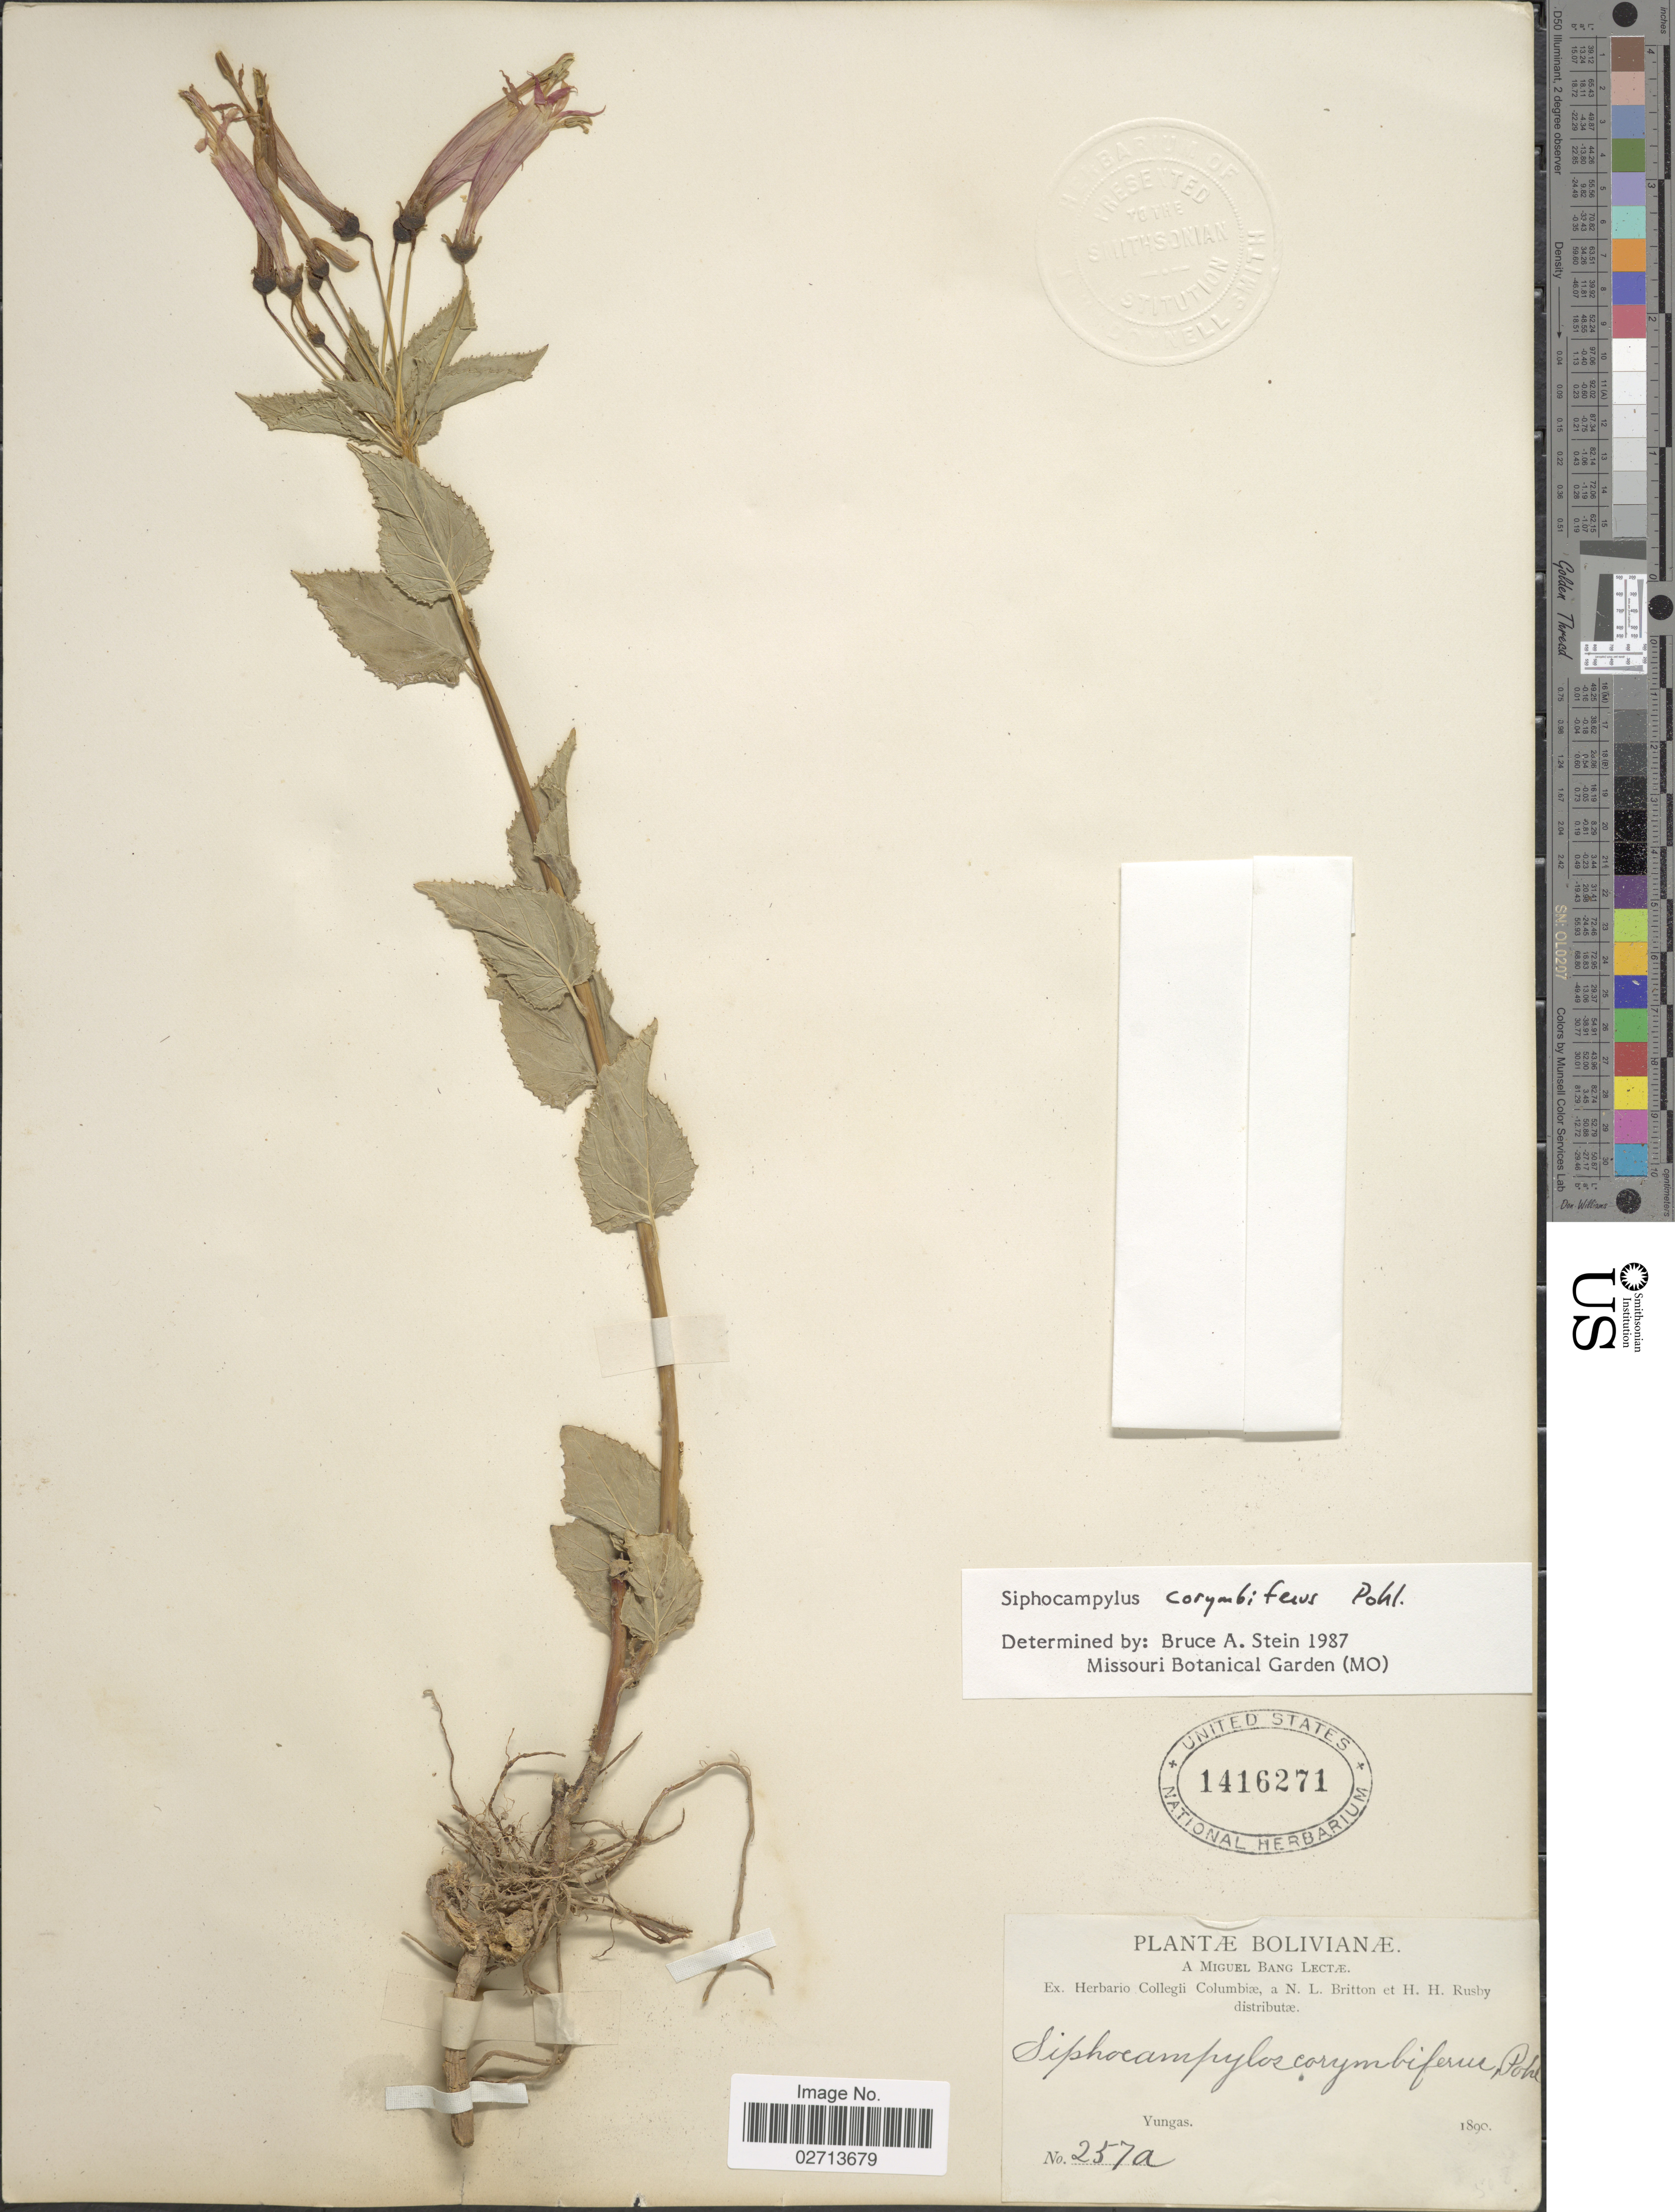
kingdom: Plantae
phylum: Tracheophyta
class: Magnoliopsida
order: Asterales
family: Campanulaceae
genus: Siphocampylus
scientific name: Siphocampylus corymbiferus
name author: Pohl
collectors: M. Bang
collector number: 257a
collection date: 1890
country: Bolivia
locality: Yungas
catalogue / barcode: US 1416271